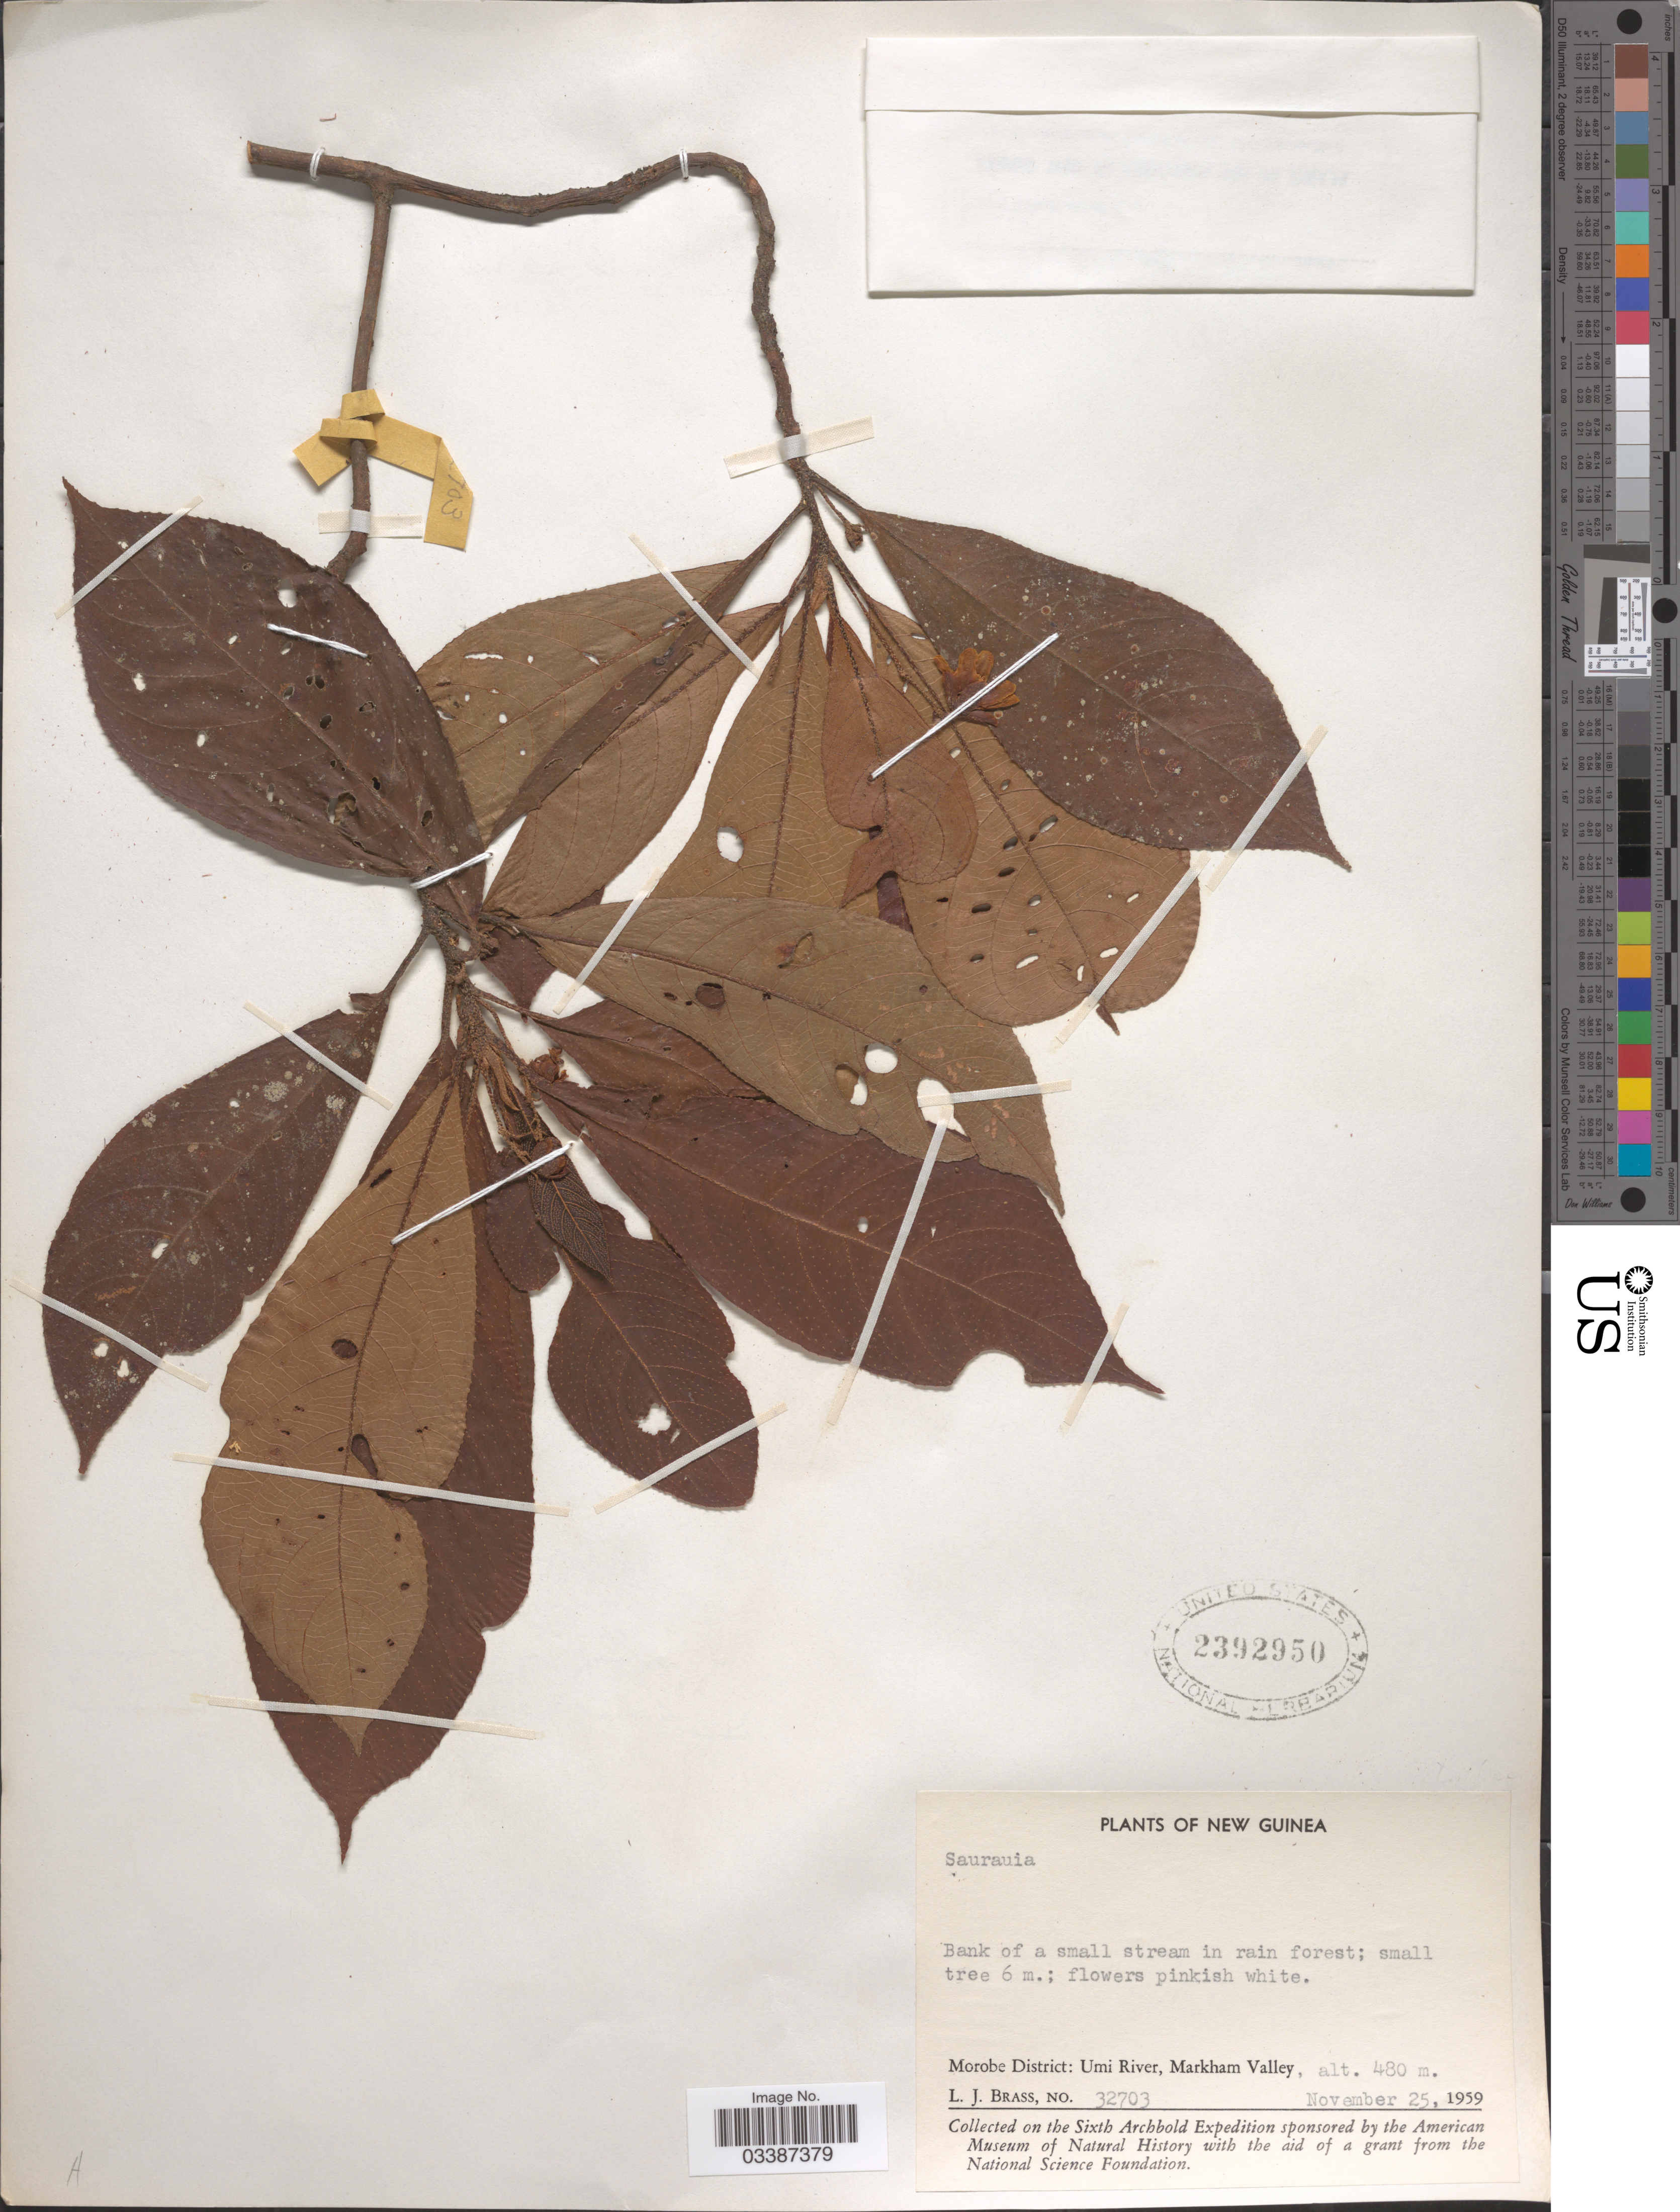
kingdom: Plantae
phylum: Tracheophyta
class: Magnoliopsida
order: Ericales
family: Actinidiaceae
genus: Saurauia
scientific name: Saurauia sp.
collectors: L. J. Brass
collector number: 32703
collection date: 1959-11-25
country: Papua New Guinea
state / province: Morobe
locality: New Guinea. Morobe District: Umi River, Markham Valley.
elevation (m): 480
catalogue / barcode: US 2392950